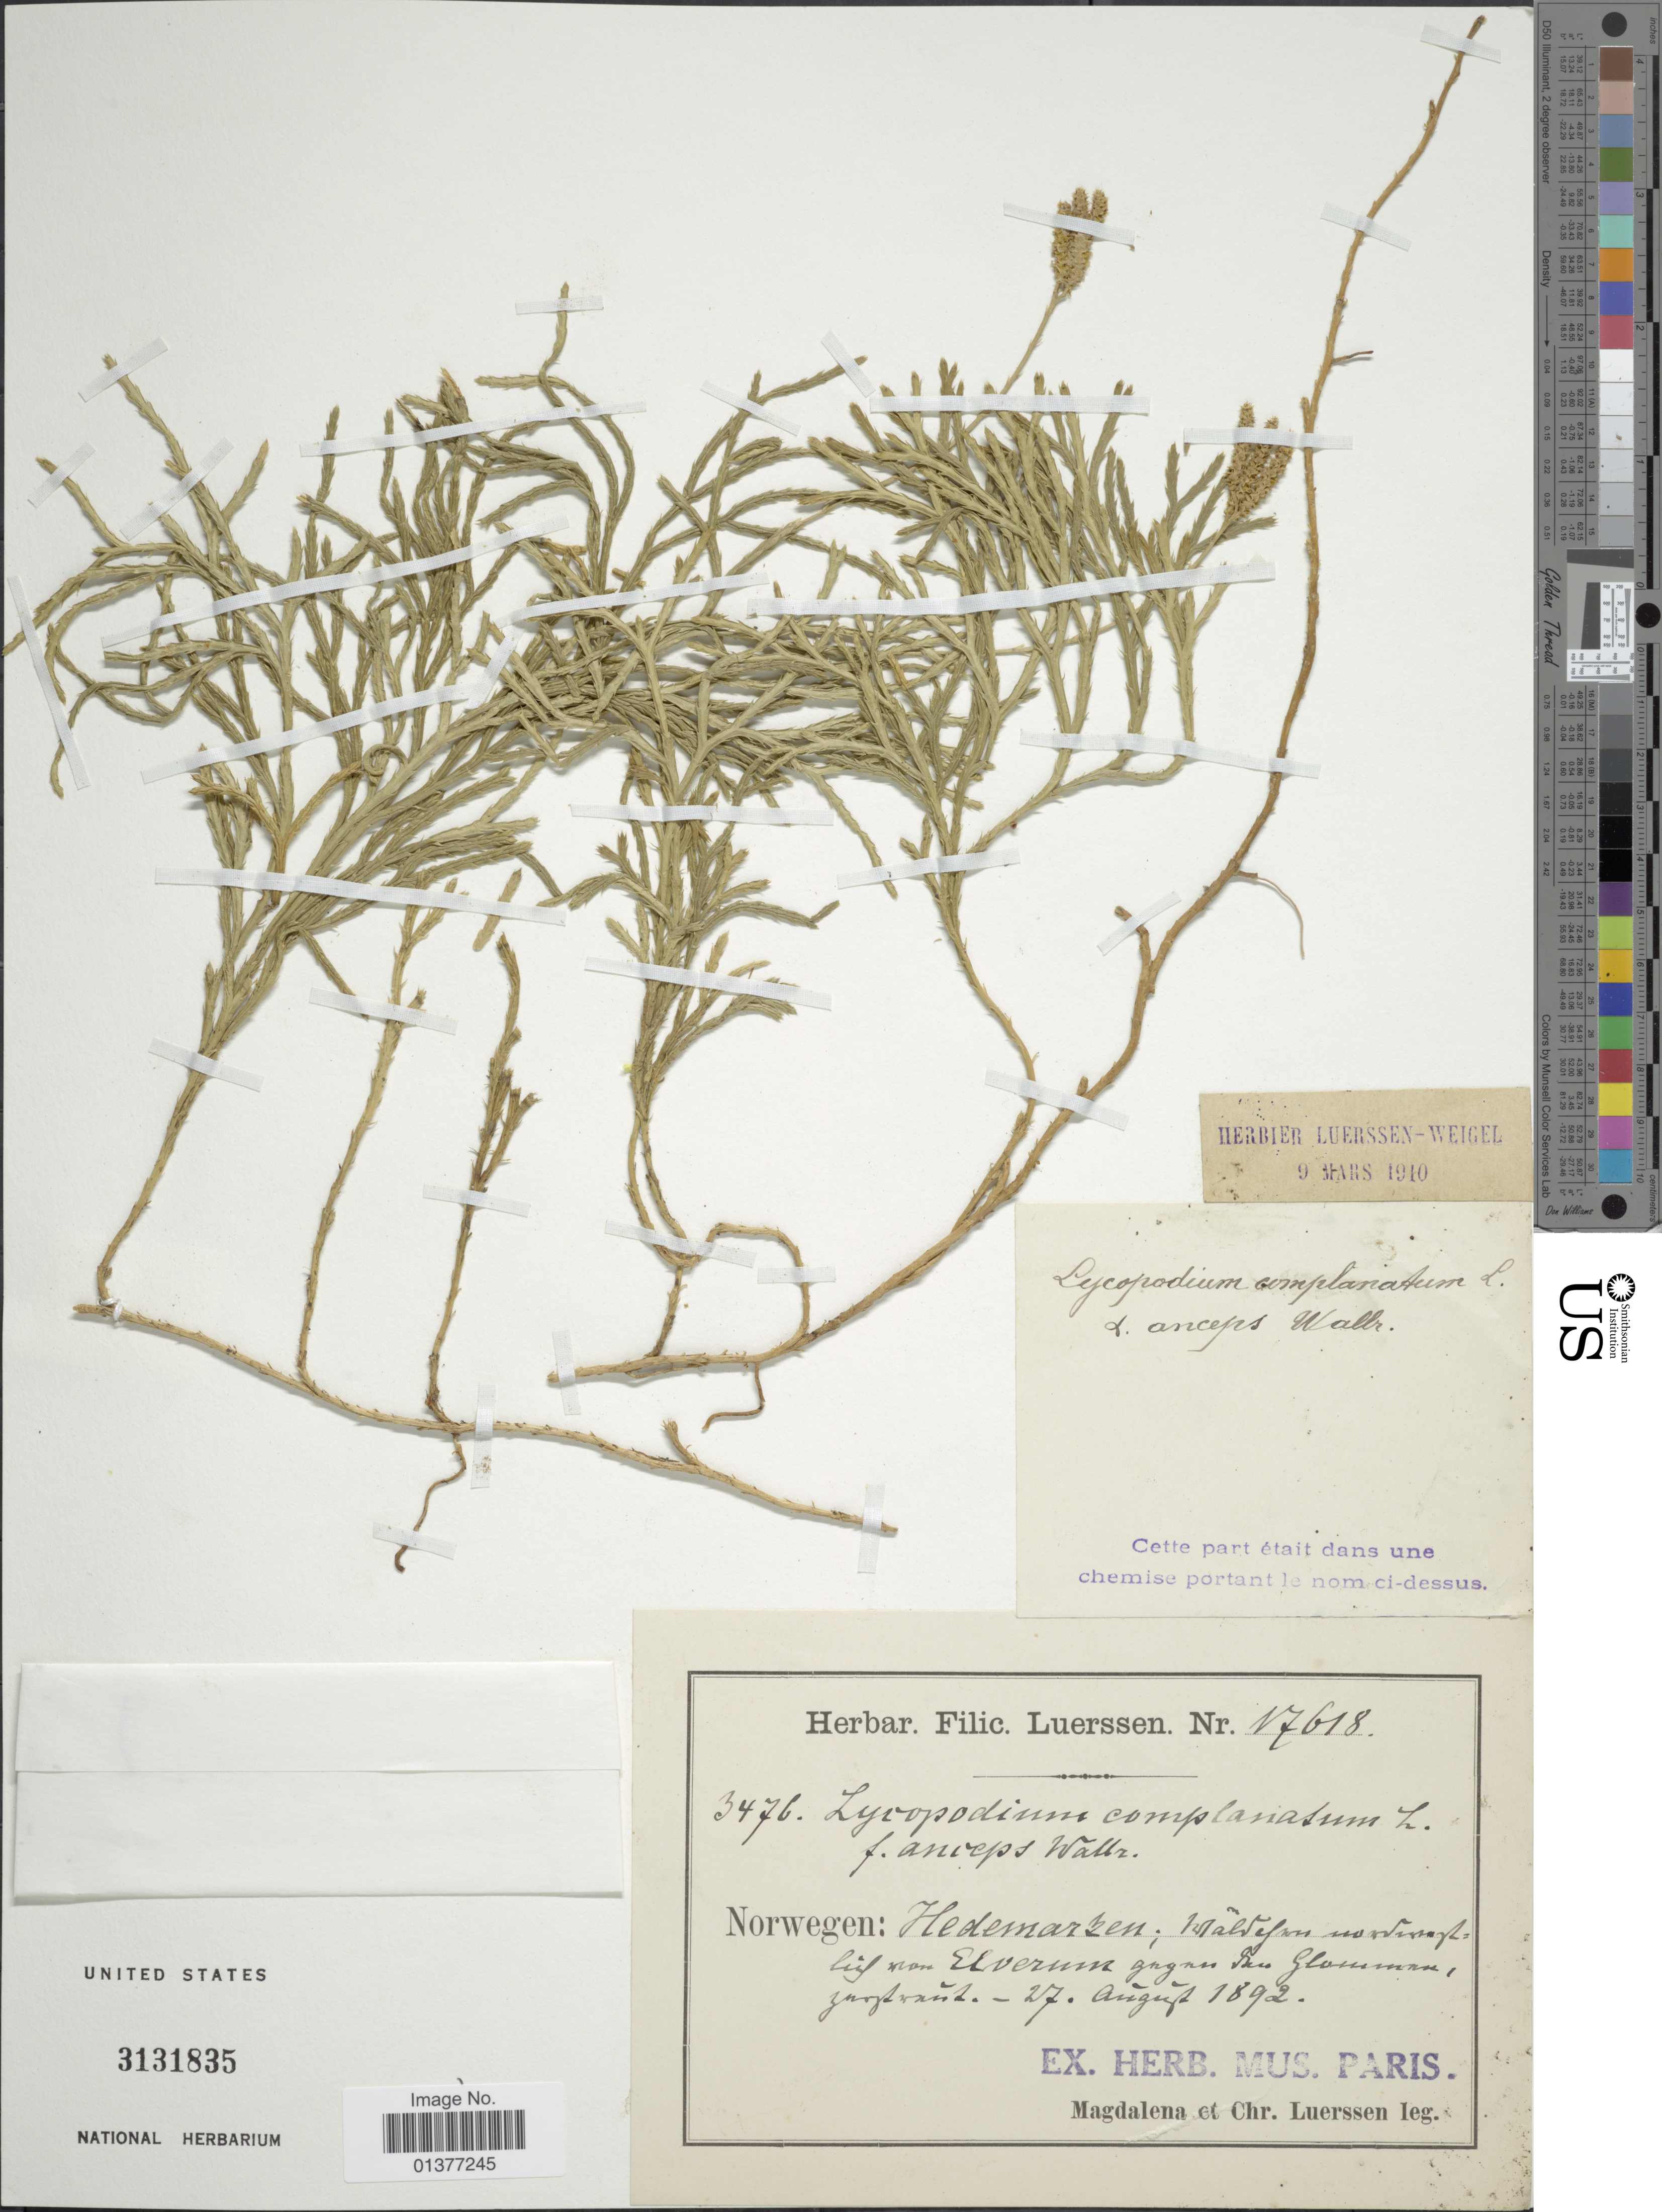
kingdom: Plantae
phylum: Tracheophyta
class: Lycopodiopsida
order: Lycopodiales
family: Lycopodiaceae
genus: Diphasiastrum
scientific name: Diphasiastrum complanatum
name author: (L.) Holub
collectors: Magdalena & C. Luerssen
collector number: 3476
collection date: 1892-08-27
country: Norway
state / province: Hedmark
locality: Wal [illegible text]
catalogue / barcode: US 3131835